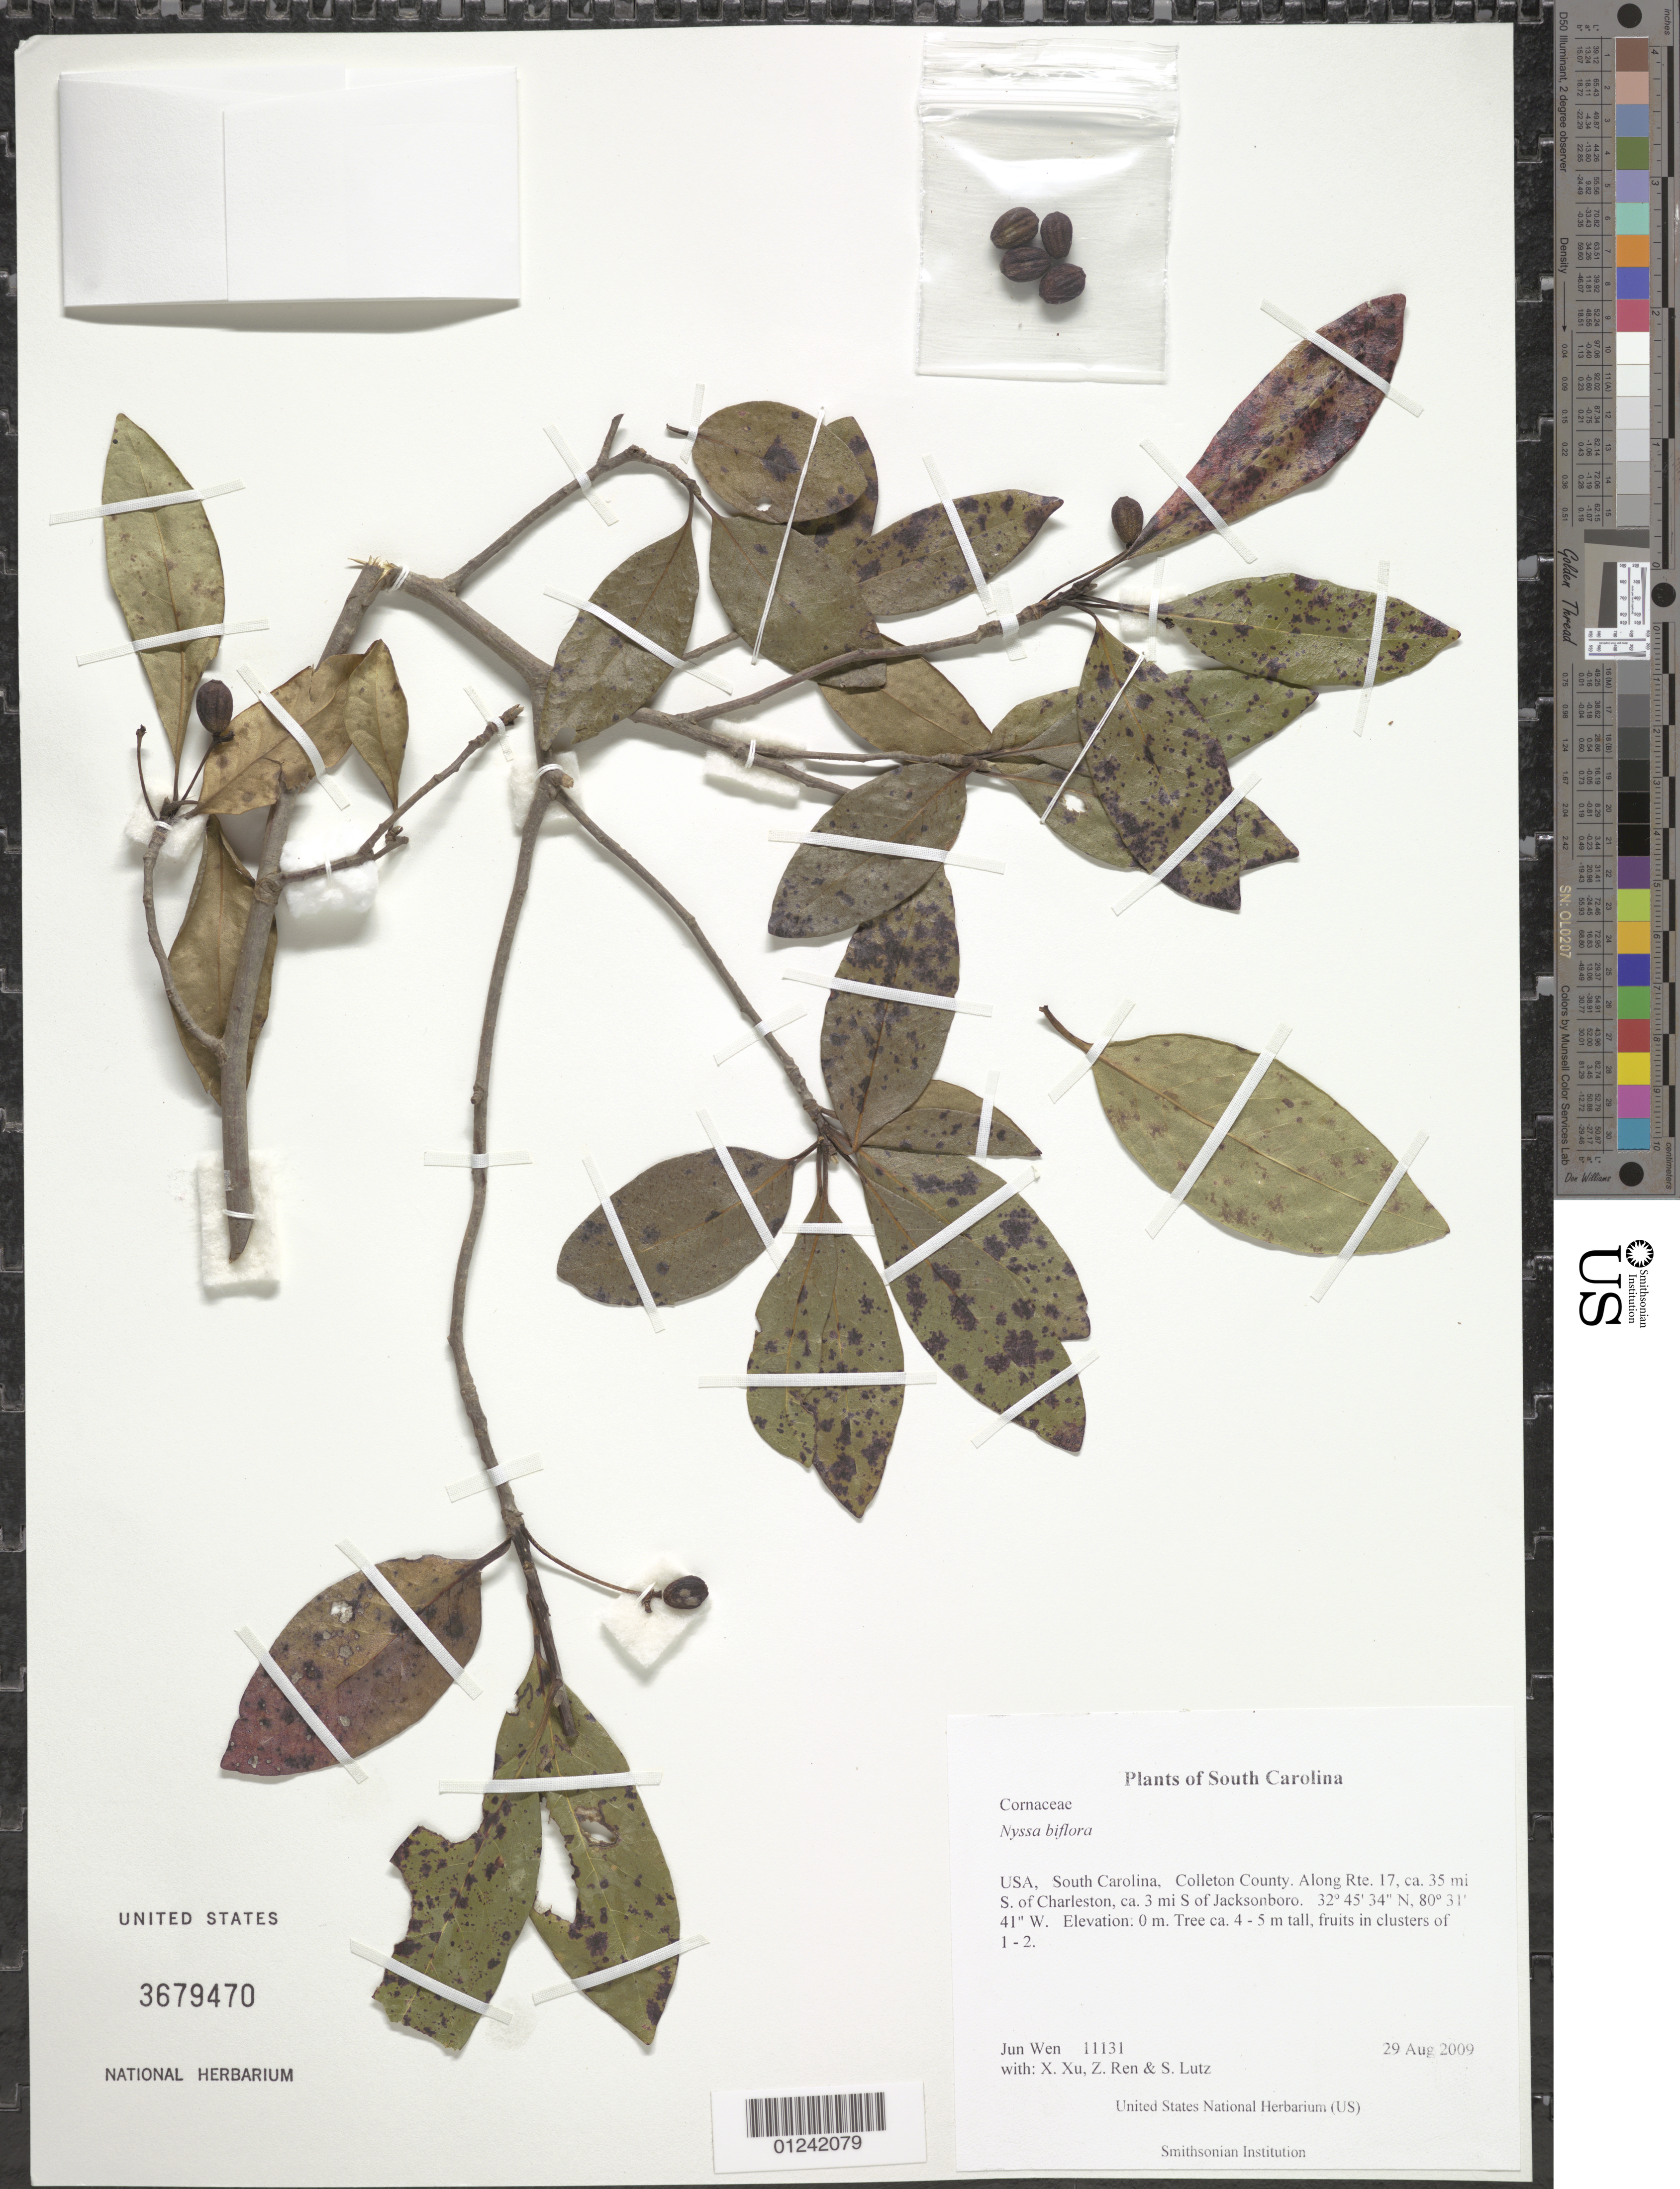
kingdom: Plantae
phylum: Tracheophyta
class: Magnoliopsida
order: Cornales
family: Nyssaceae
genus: Nyssa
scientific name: Nyssa biflora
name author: Walter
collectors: J. Wen, X. Xu, Z. Ren & S. Lutz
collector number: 11131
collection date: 2009-08-29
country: United States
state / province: South Carolina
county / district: Colleton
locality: Along Rte. 17, ca. 35 mi S. of Charleston, ca. 3 mi S of Jacksonboro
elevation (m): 0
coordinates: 32 45 34.3 N, 80 31 41.2 W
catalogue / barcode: US 3679470